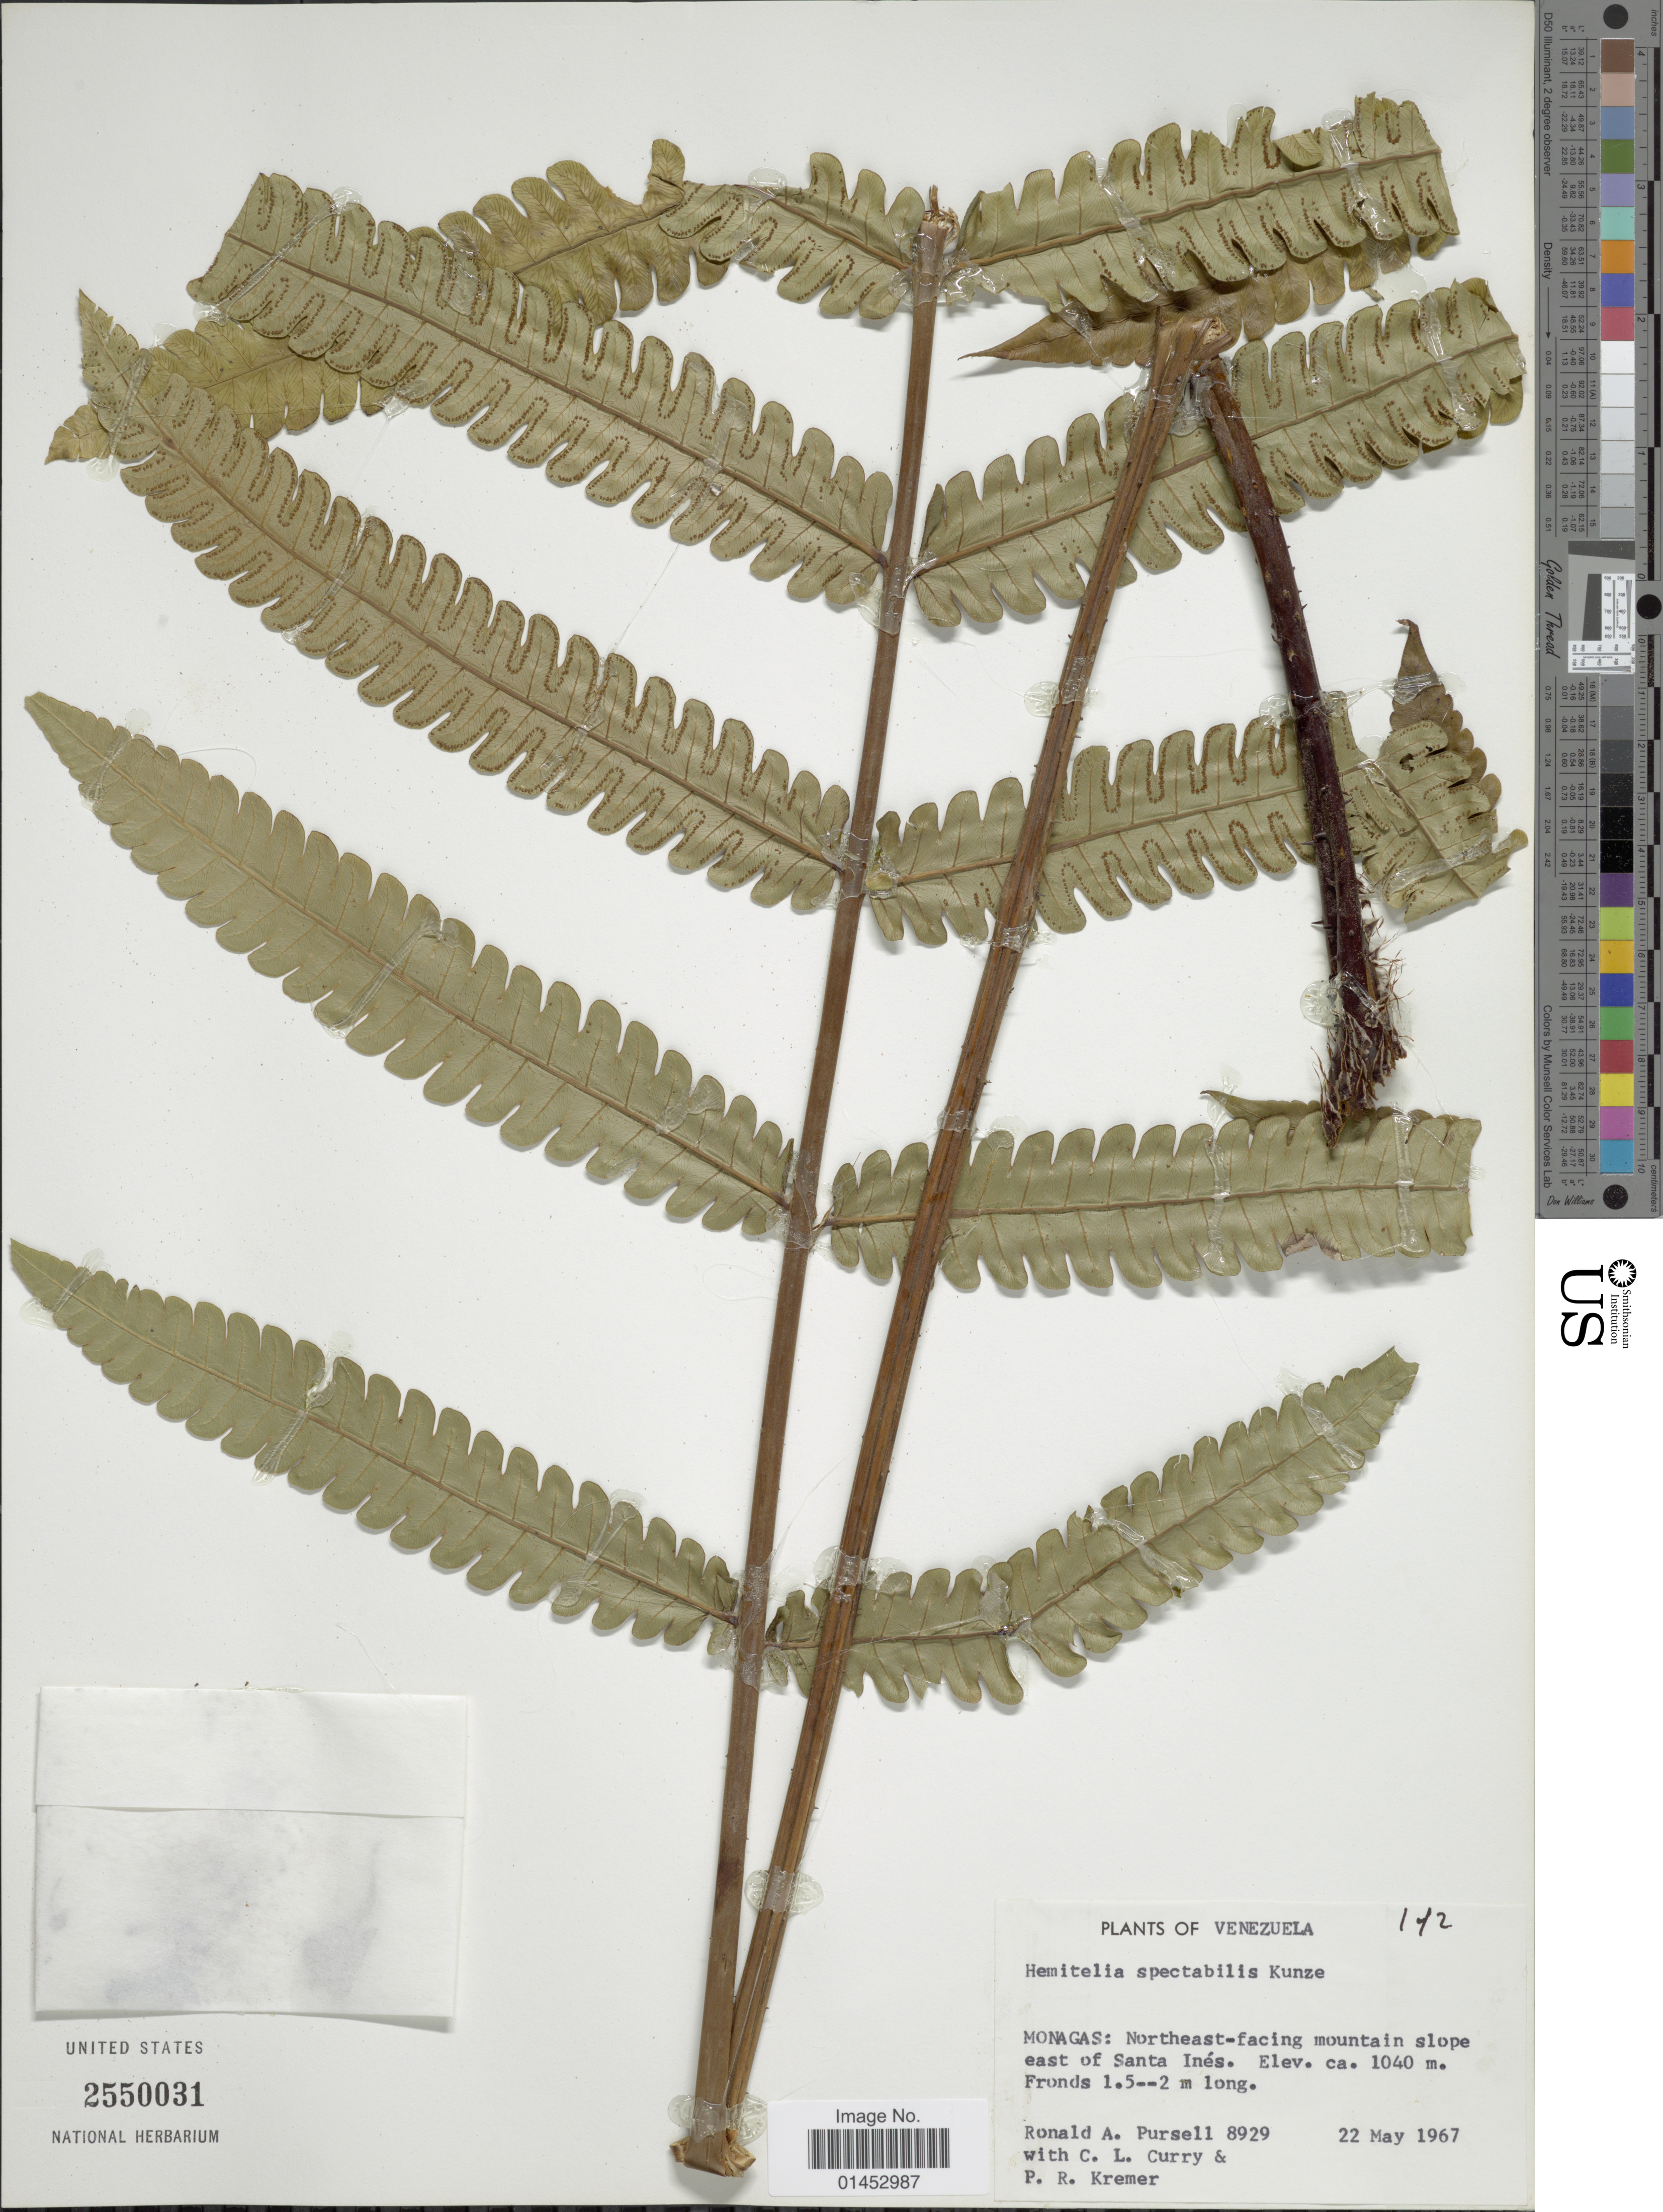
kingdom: Plantae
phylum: Tracheophyta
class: Polypodiopsida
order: Cyatheales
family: Cyatheaceae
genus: Cyathea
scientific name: Cyathea spectabilis var. spectabilis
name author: (Kunze) Domin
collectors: R. A. Pursell, C. L. Curry & P. R. Kremer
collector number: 8929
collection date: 1967-05-22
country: Venezuela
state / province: Monagas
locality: Northeast-facing mountain slope east of Santa Inés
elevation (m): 1040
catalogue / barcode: US 2550031